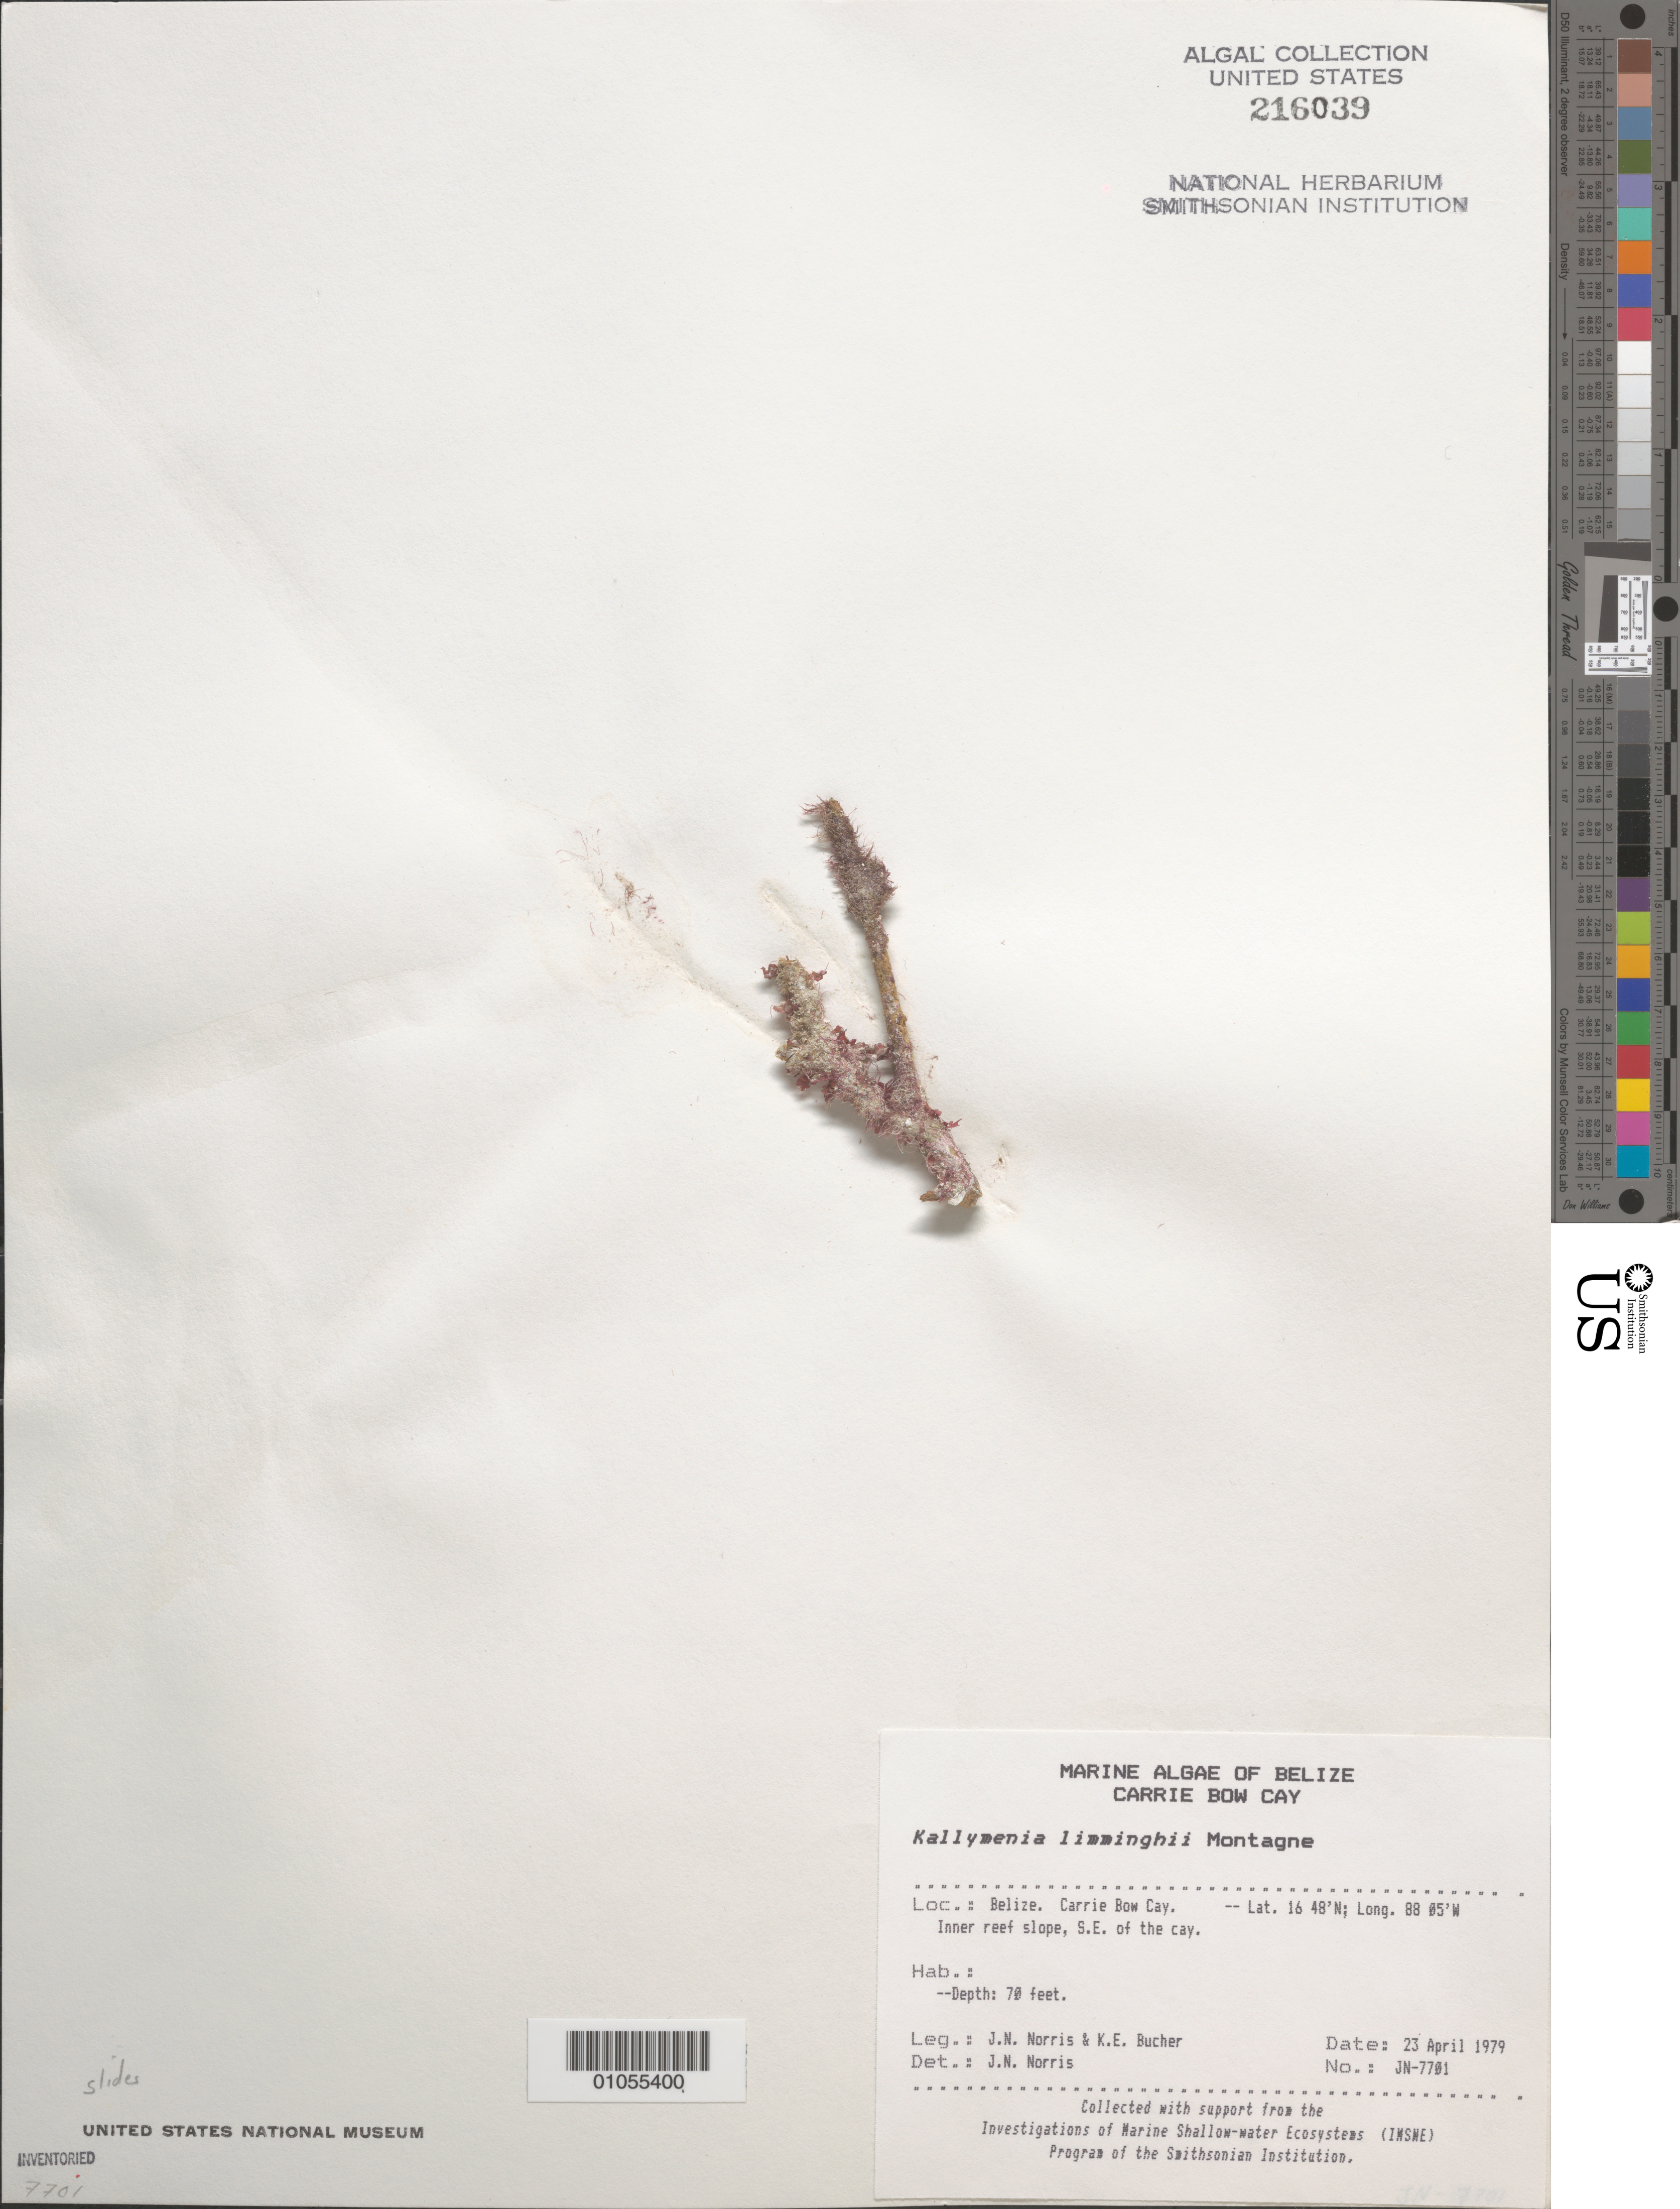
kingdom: Plantae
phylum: Rhodophyta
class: Florideophyceae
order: Gigartinales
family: Kallymeniaceae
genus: Kallymenia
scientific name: Kallymenia limminghei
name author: Mont.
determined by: Norris, James N.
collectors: J. N. Norris & K. E. Bucher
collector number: JN-7701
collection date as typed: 23 Apr 1979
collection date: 1979-04-23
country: Belize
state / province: Stann Creek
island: Carrie Bow Cay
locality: Southeast of Carrie Bow Cay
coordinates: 16 48'N, 88 05'W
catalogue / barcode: US 216039